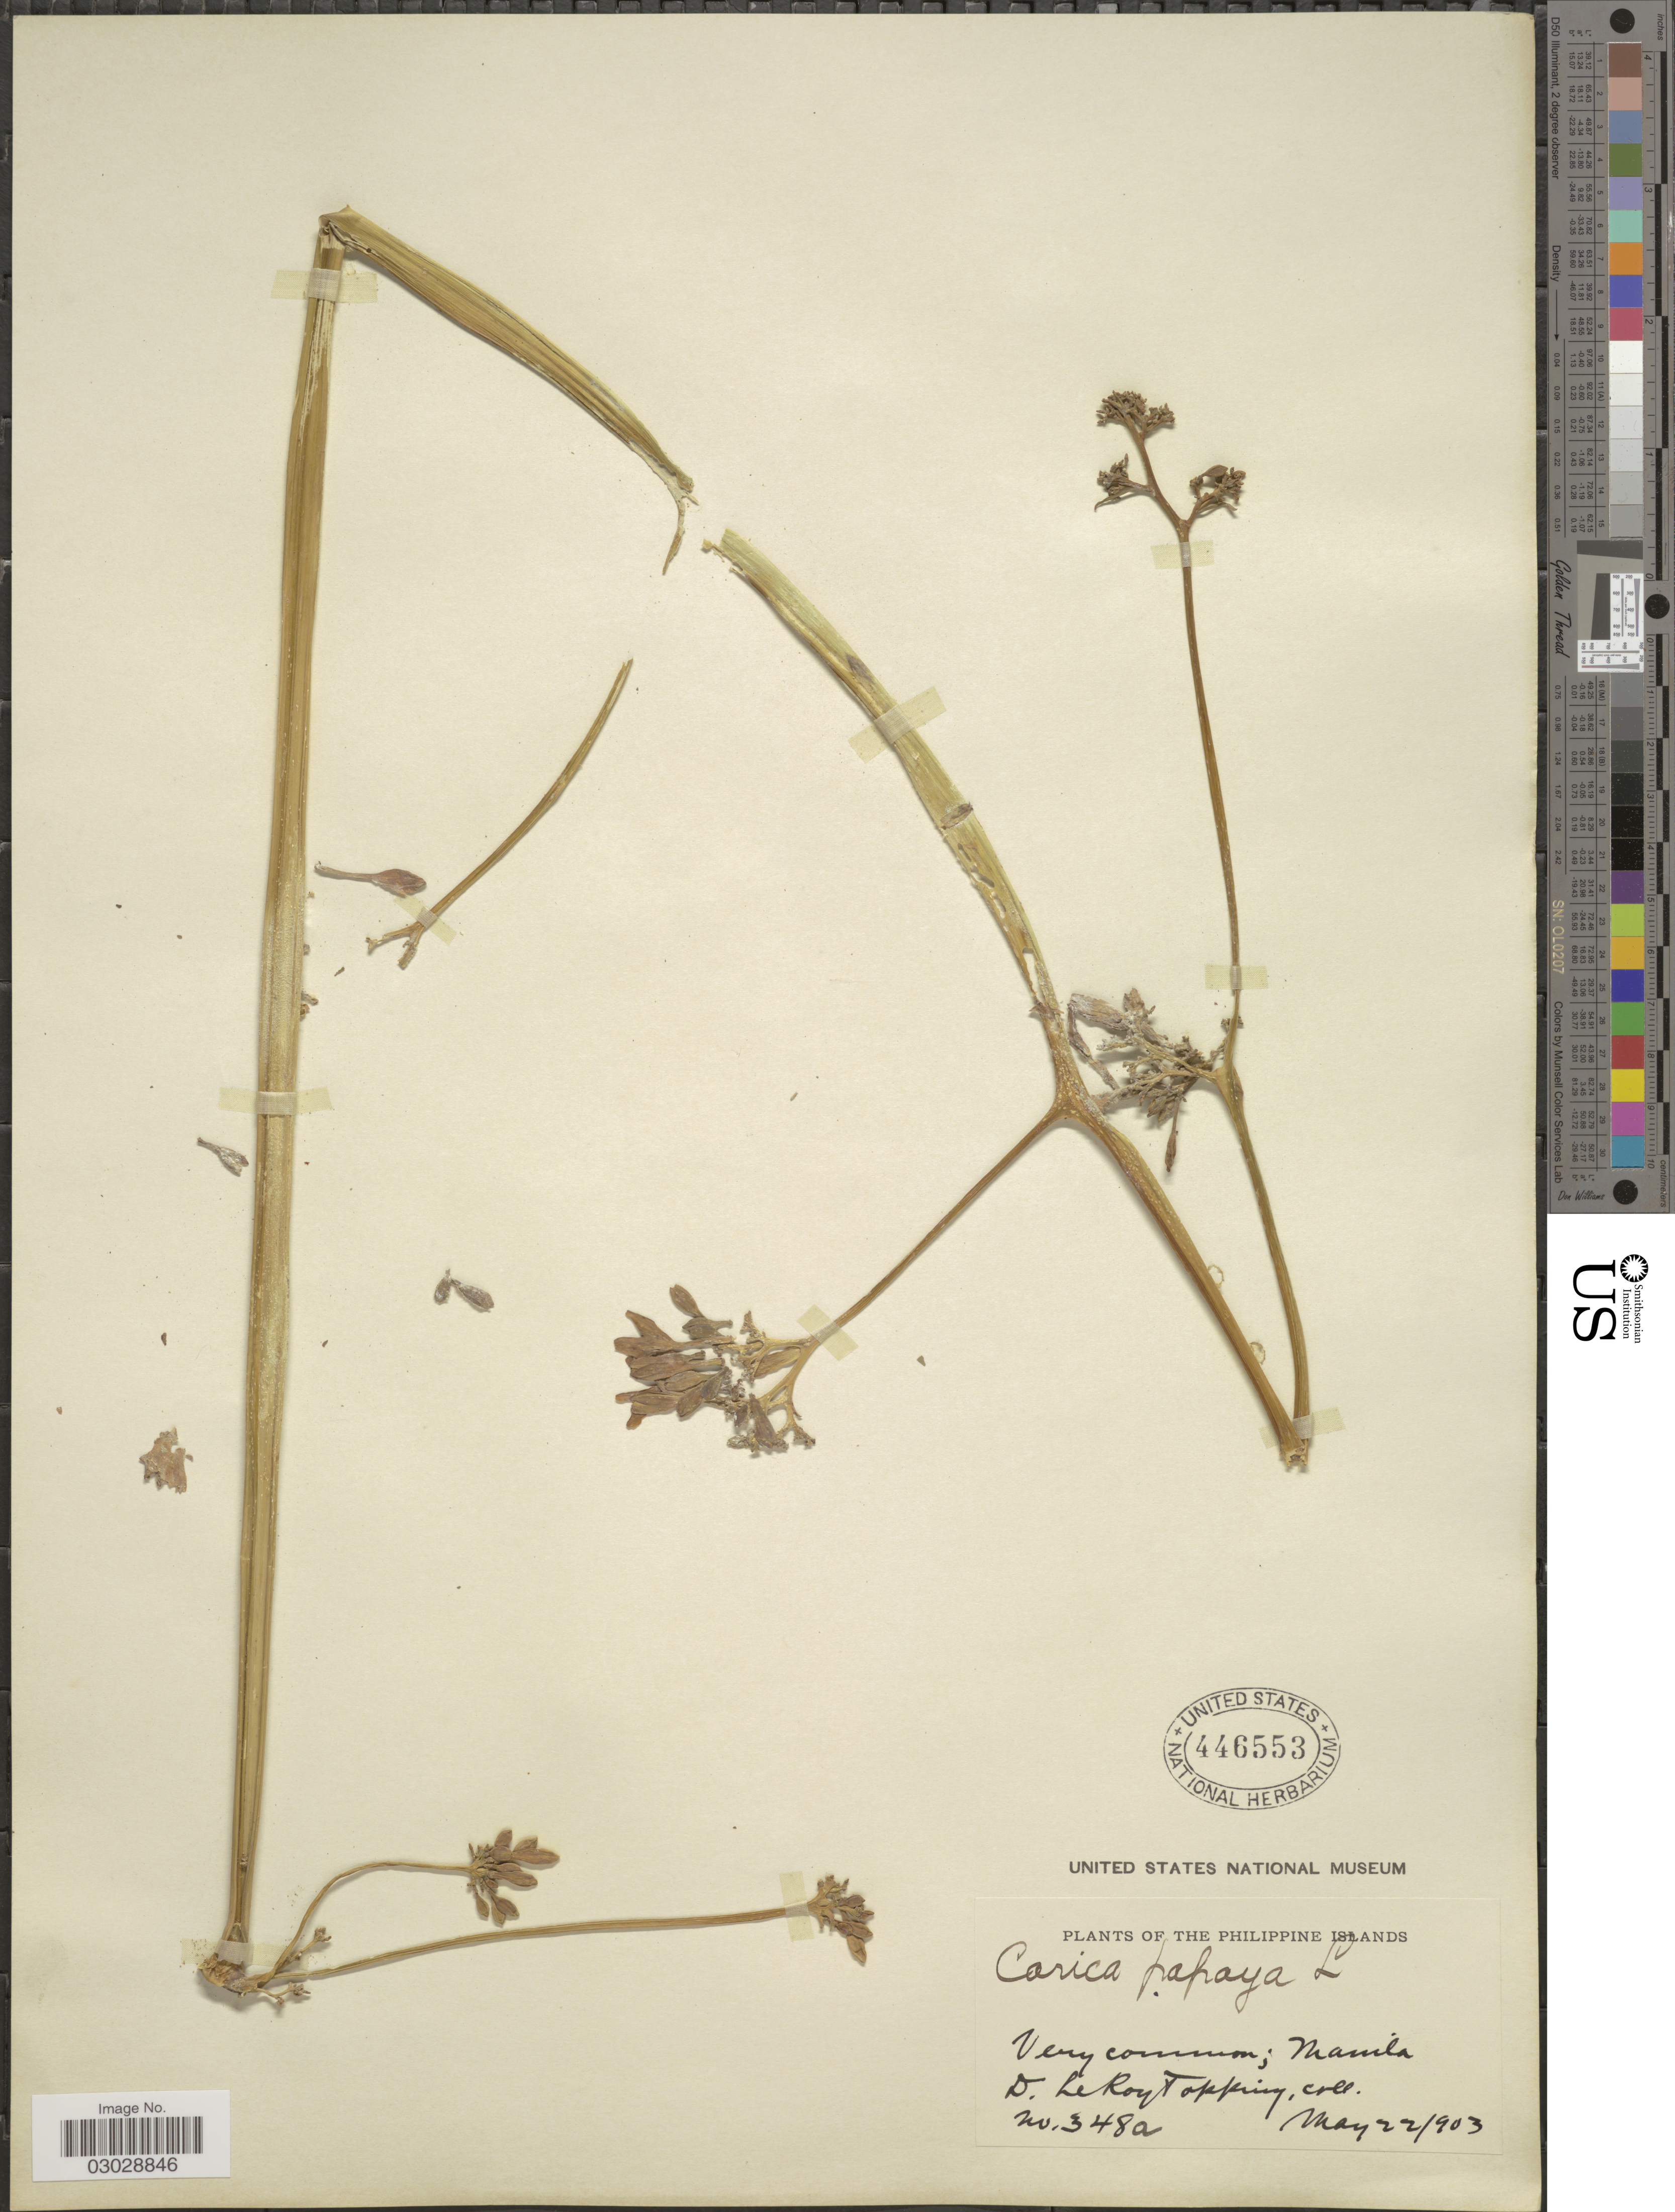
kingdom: Plantae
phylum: Tracheophyta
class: Magnoliopsida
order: Brassicales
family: Caricaceae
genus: Carica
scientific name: Carica papaya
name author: L.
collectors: D. L. Topping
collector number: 348a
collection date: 1903-05-22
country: Philippines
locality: Manila.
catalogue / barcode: US 446553